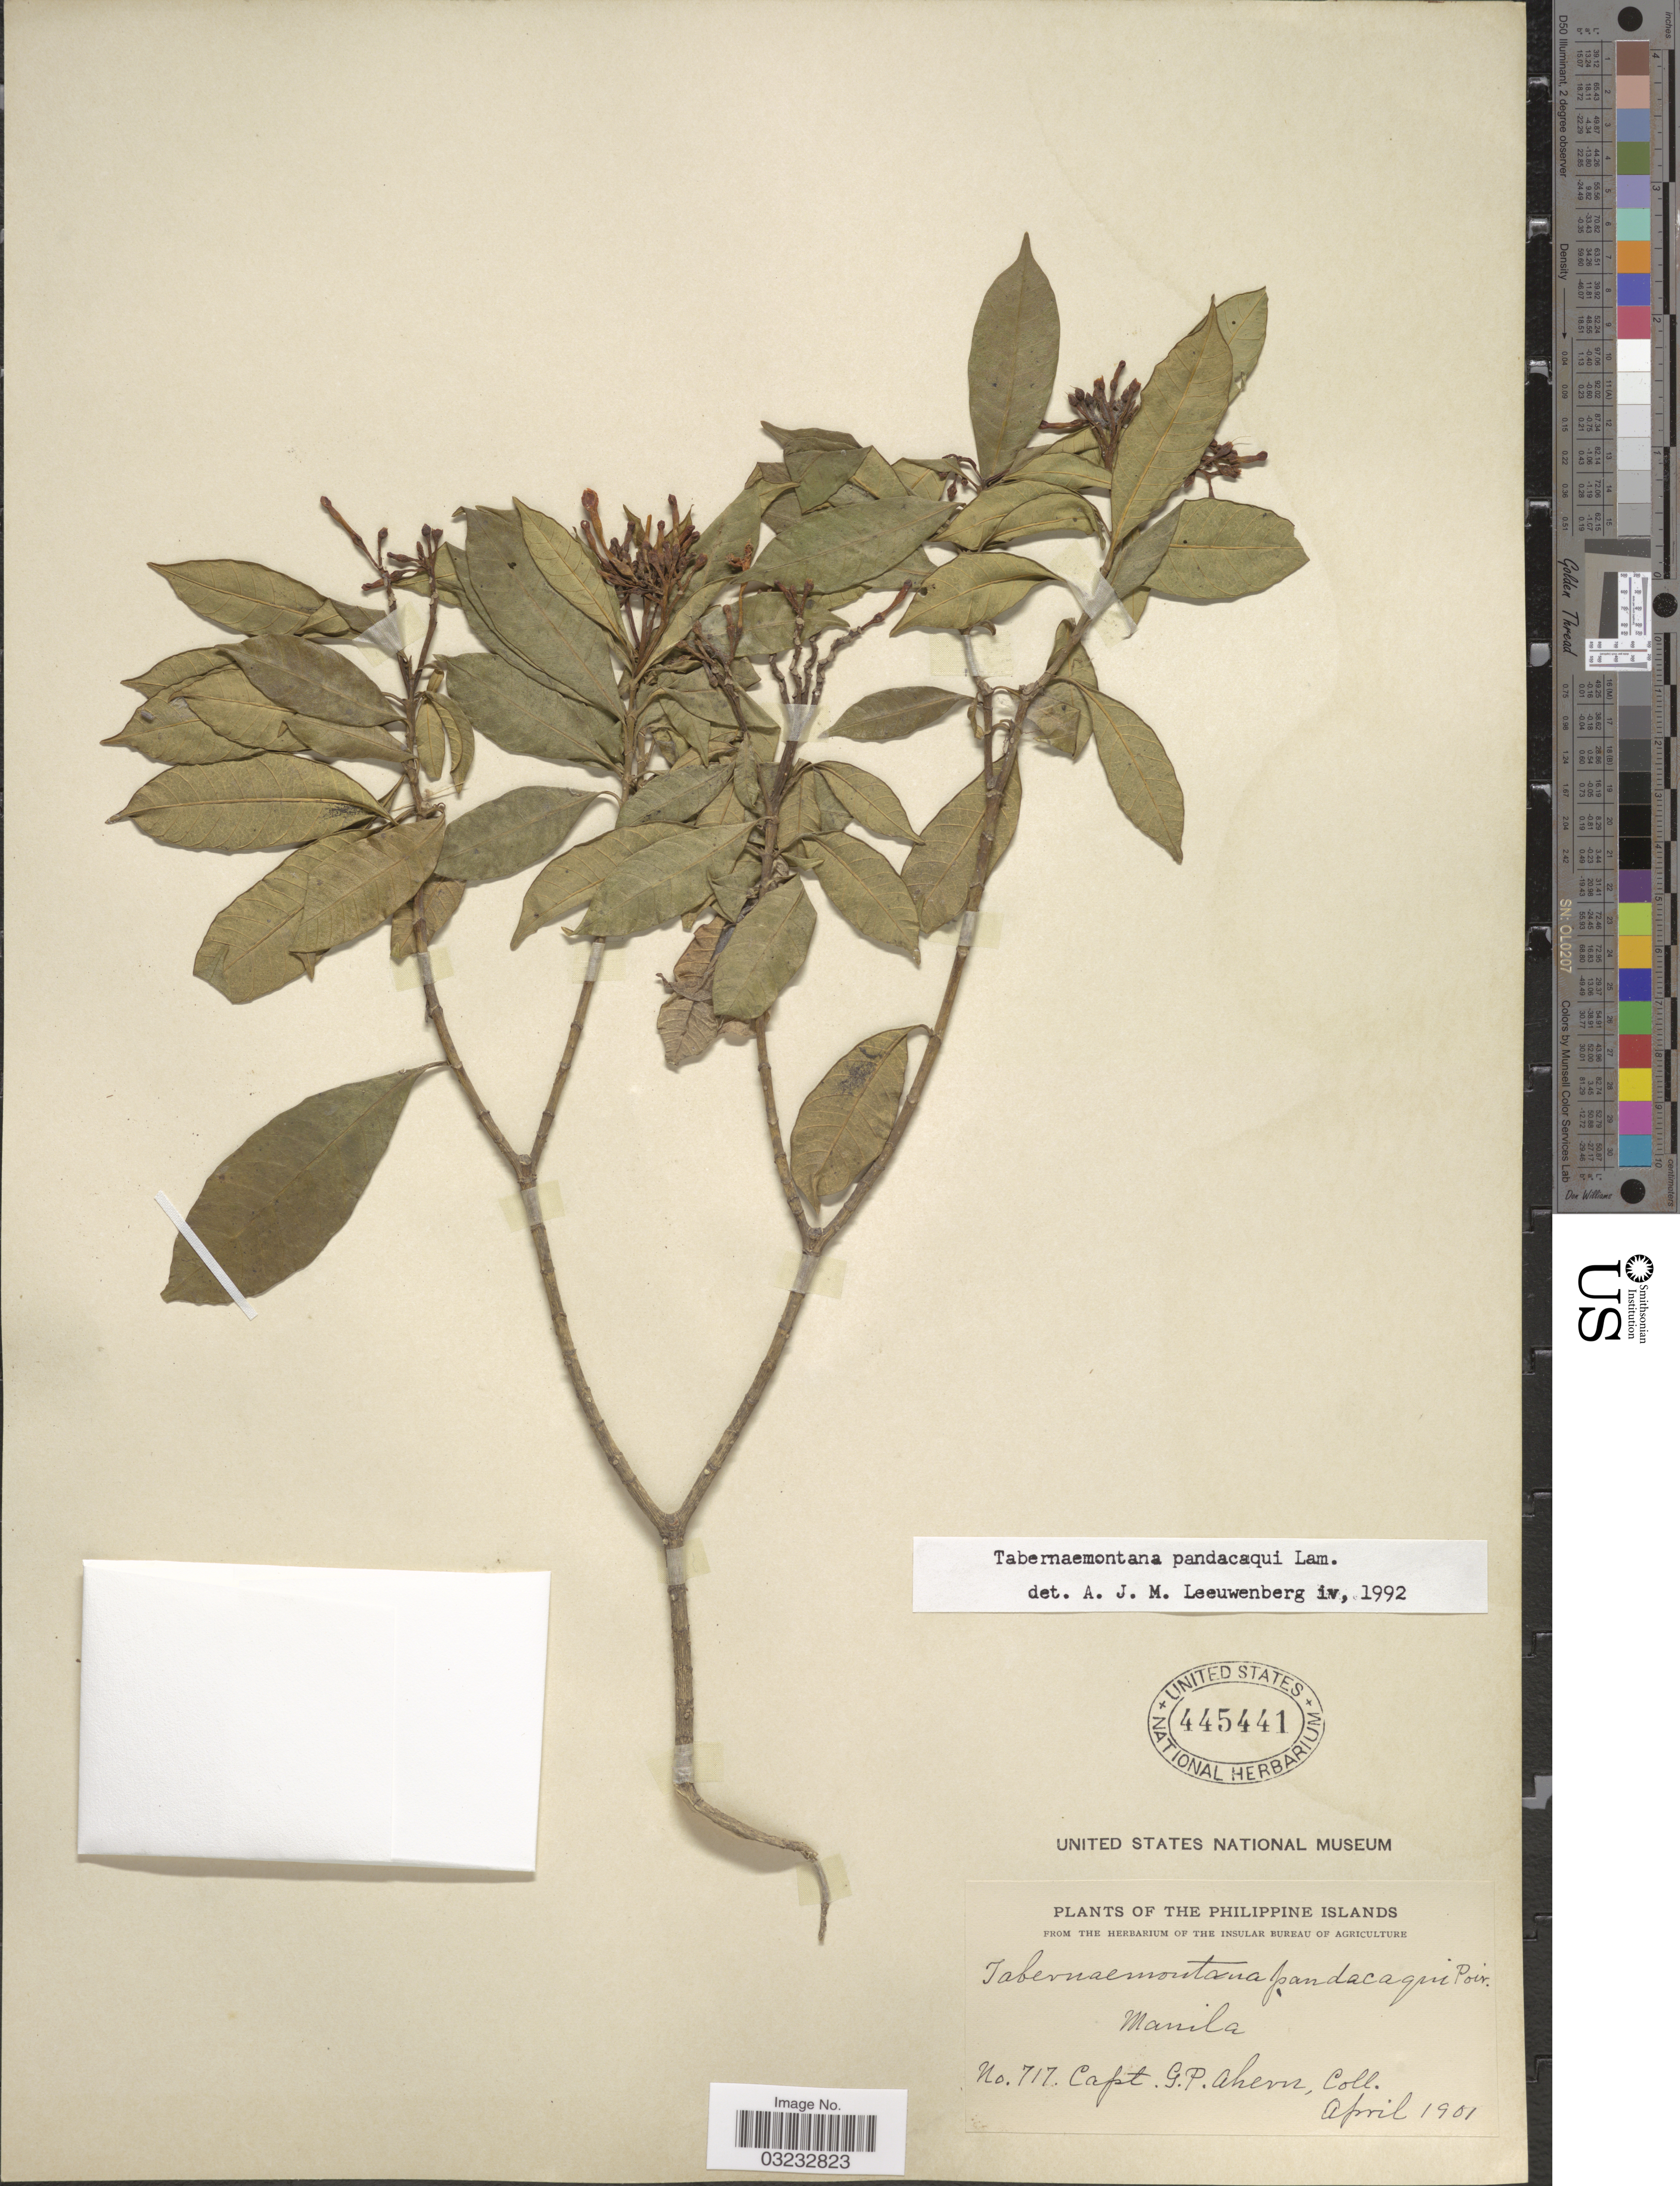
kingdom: Plantae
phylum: Tracheophyta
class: Magnoliopsida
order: Gentianales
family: Apocynaceae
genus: Tabernaemontana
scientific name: Tabernaemontana pandacaqui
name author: Poir.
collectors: G. Ahern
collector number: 717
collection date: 1901-04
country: Philippines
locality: Manila.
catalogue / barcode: US 445441